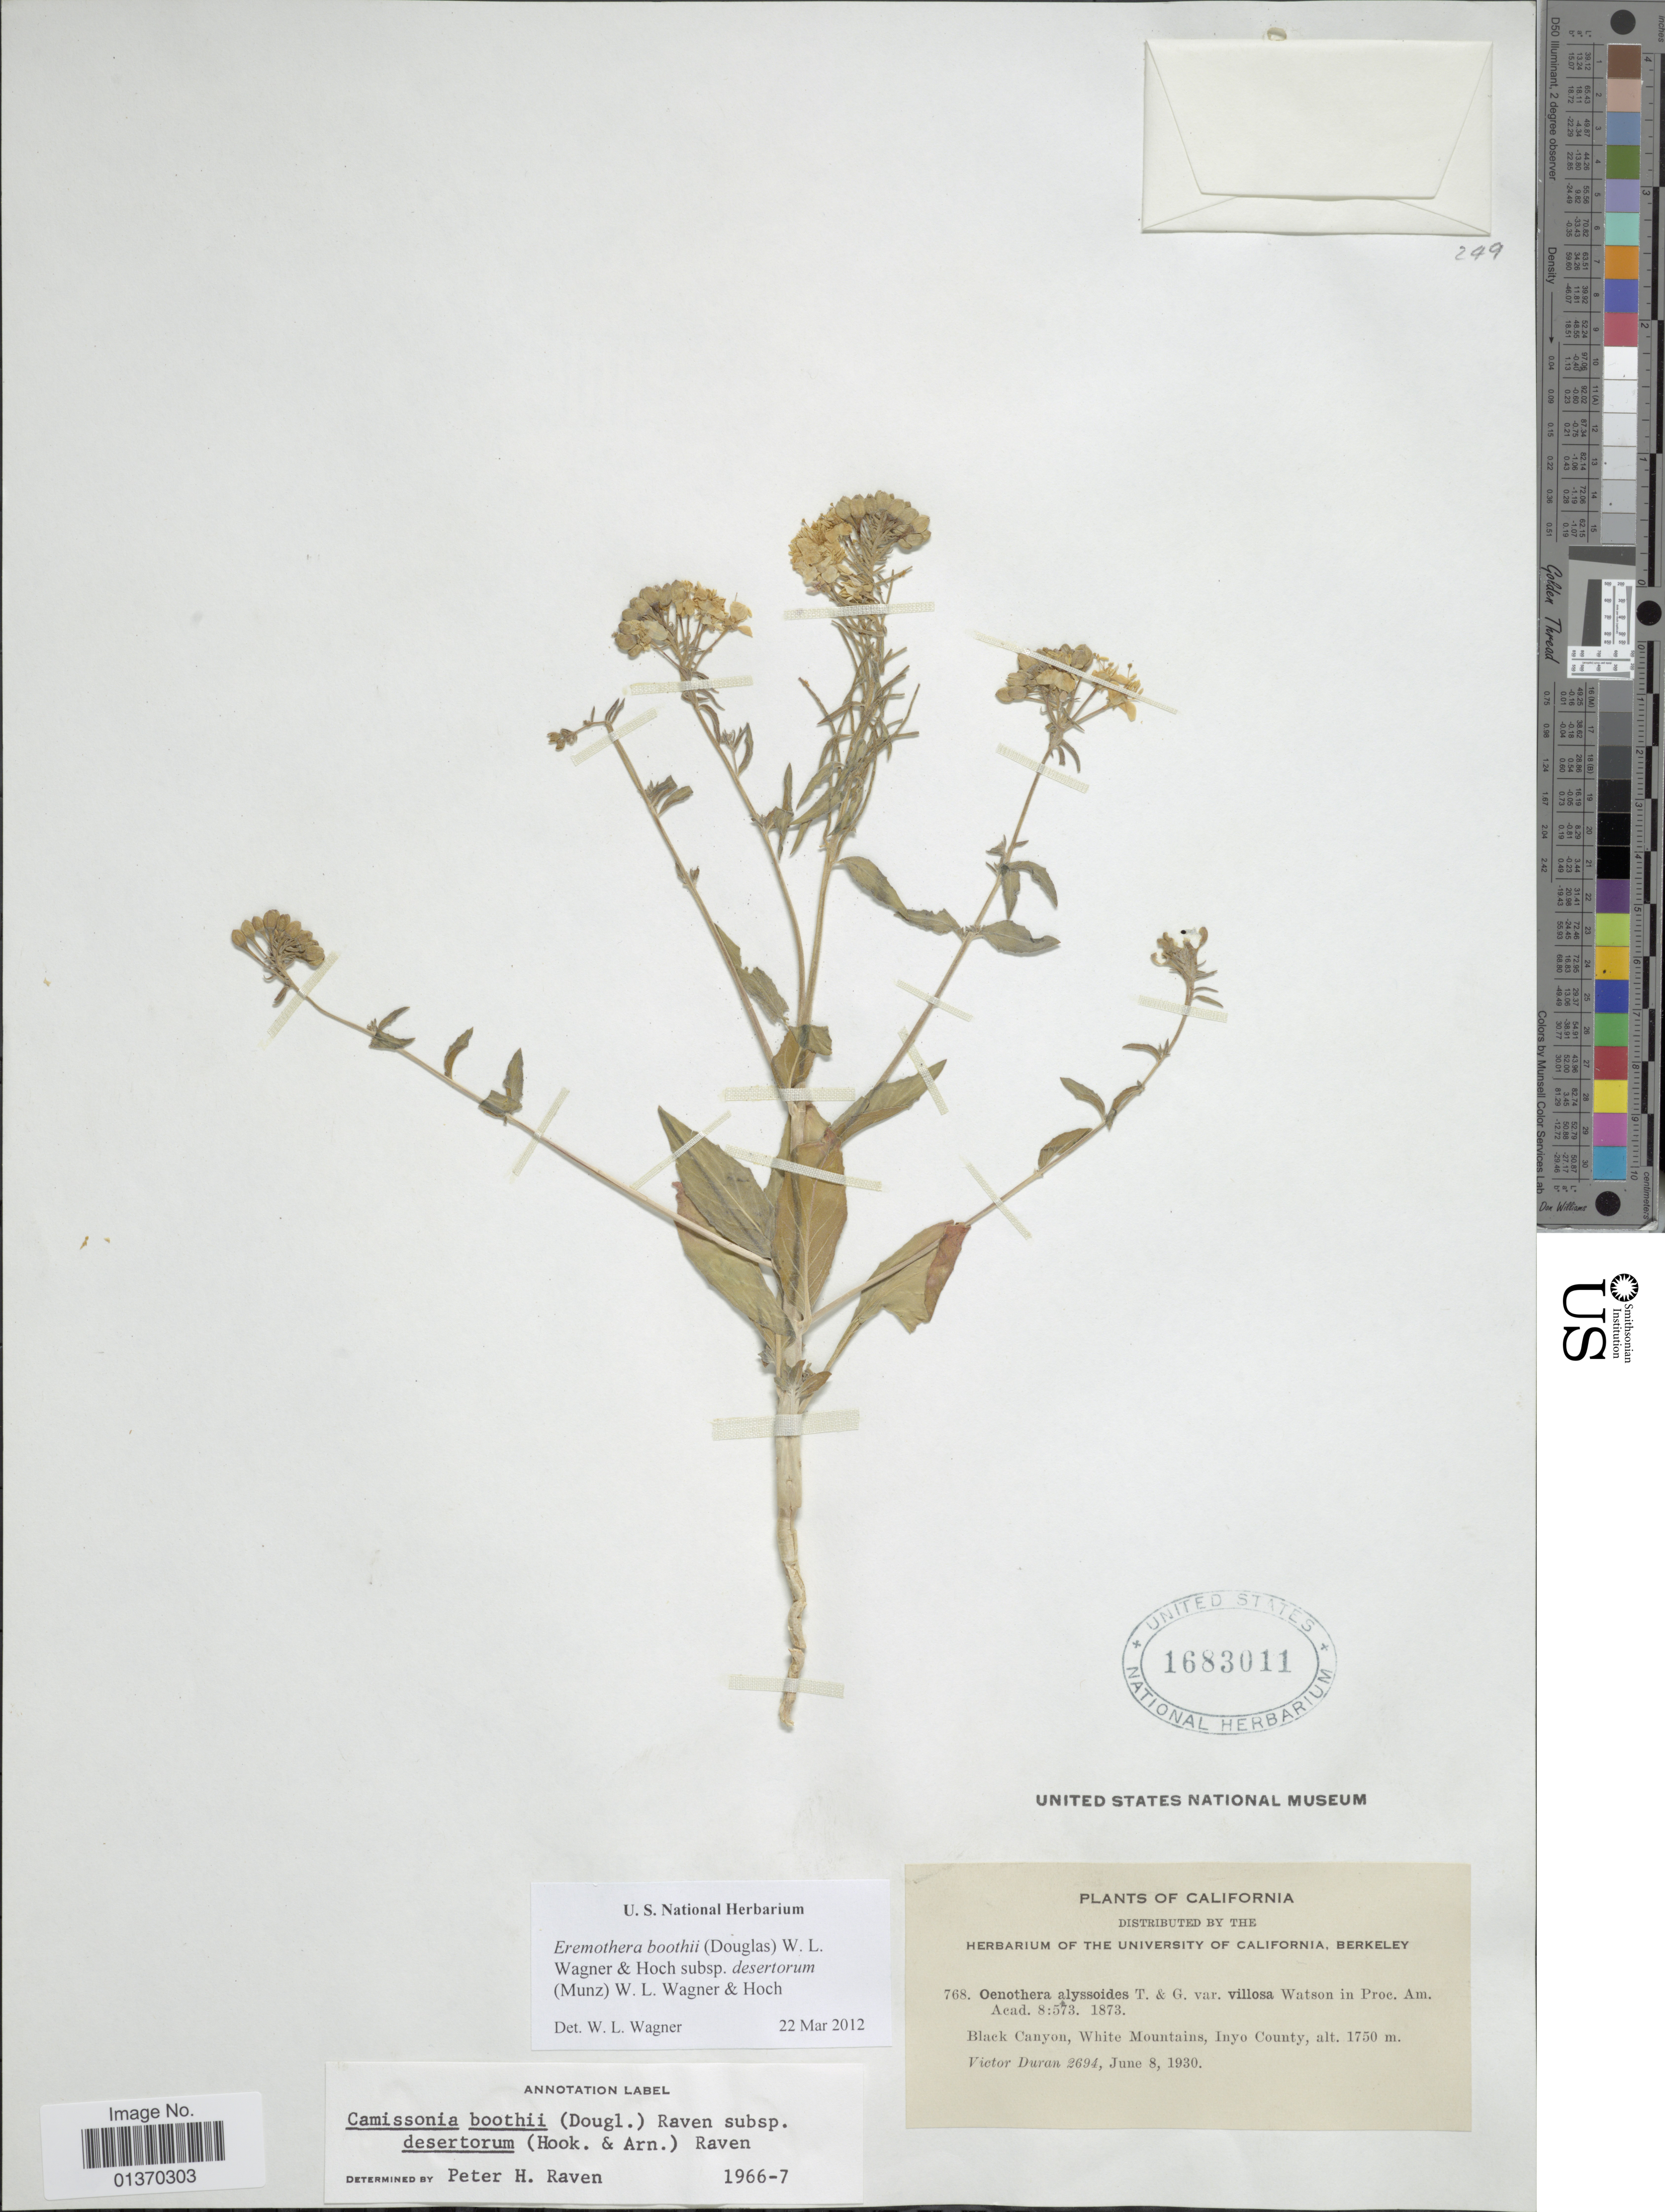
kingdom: Plantae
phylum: Tracheophyta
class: Magnoliopsida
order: Myrtales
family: Onagraceae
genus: Eremothera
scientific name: Eremothera boothii subsp. desertorum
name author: (Munz) W.L. Wagner & Hoch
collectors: V. Duran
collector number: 768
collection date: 1930-06-08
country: United States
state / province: California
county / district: Inyo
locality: Black Canyon, White Mountains, Inyo County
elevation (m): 1750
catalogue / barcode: US 1683011